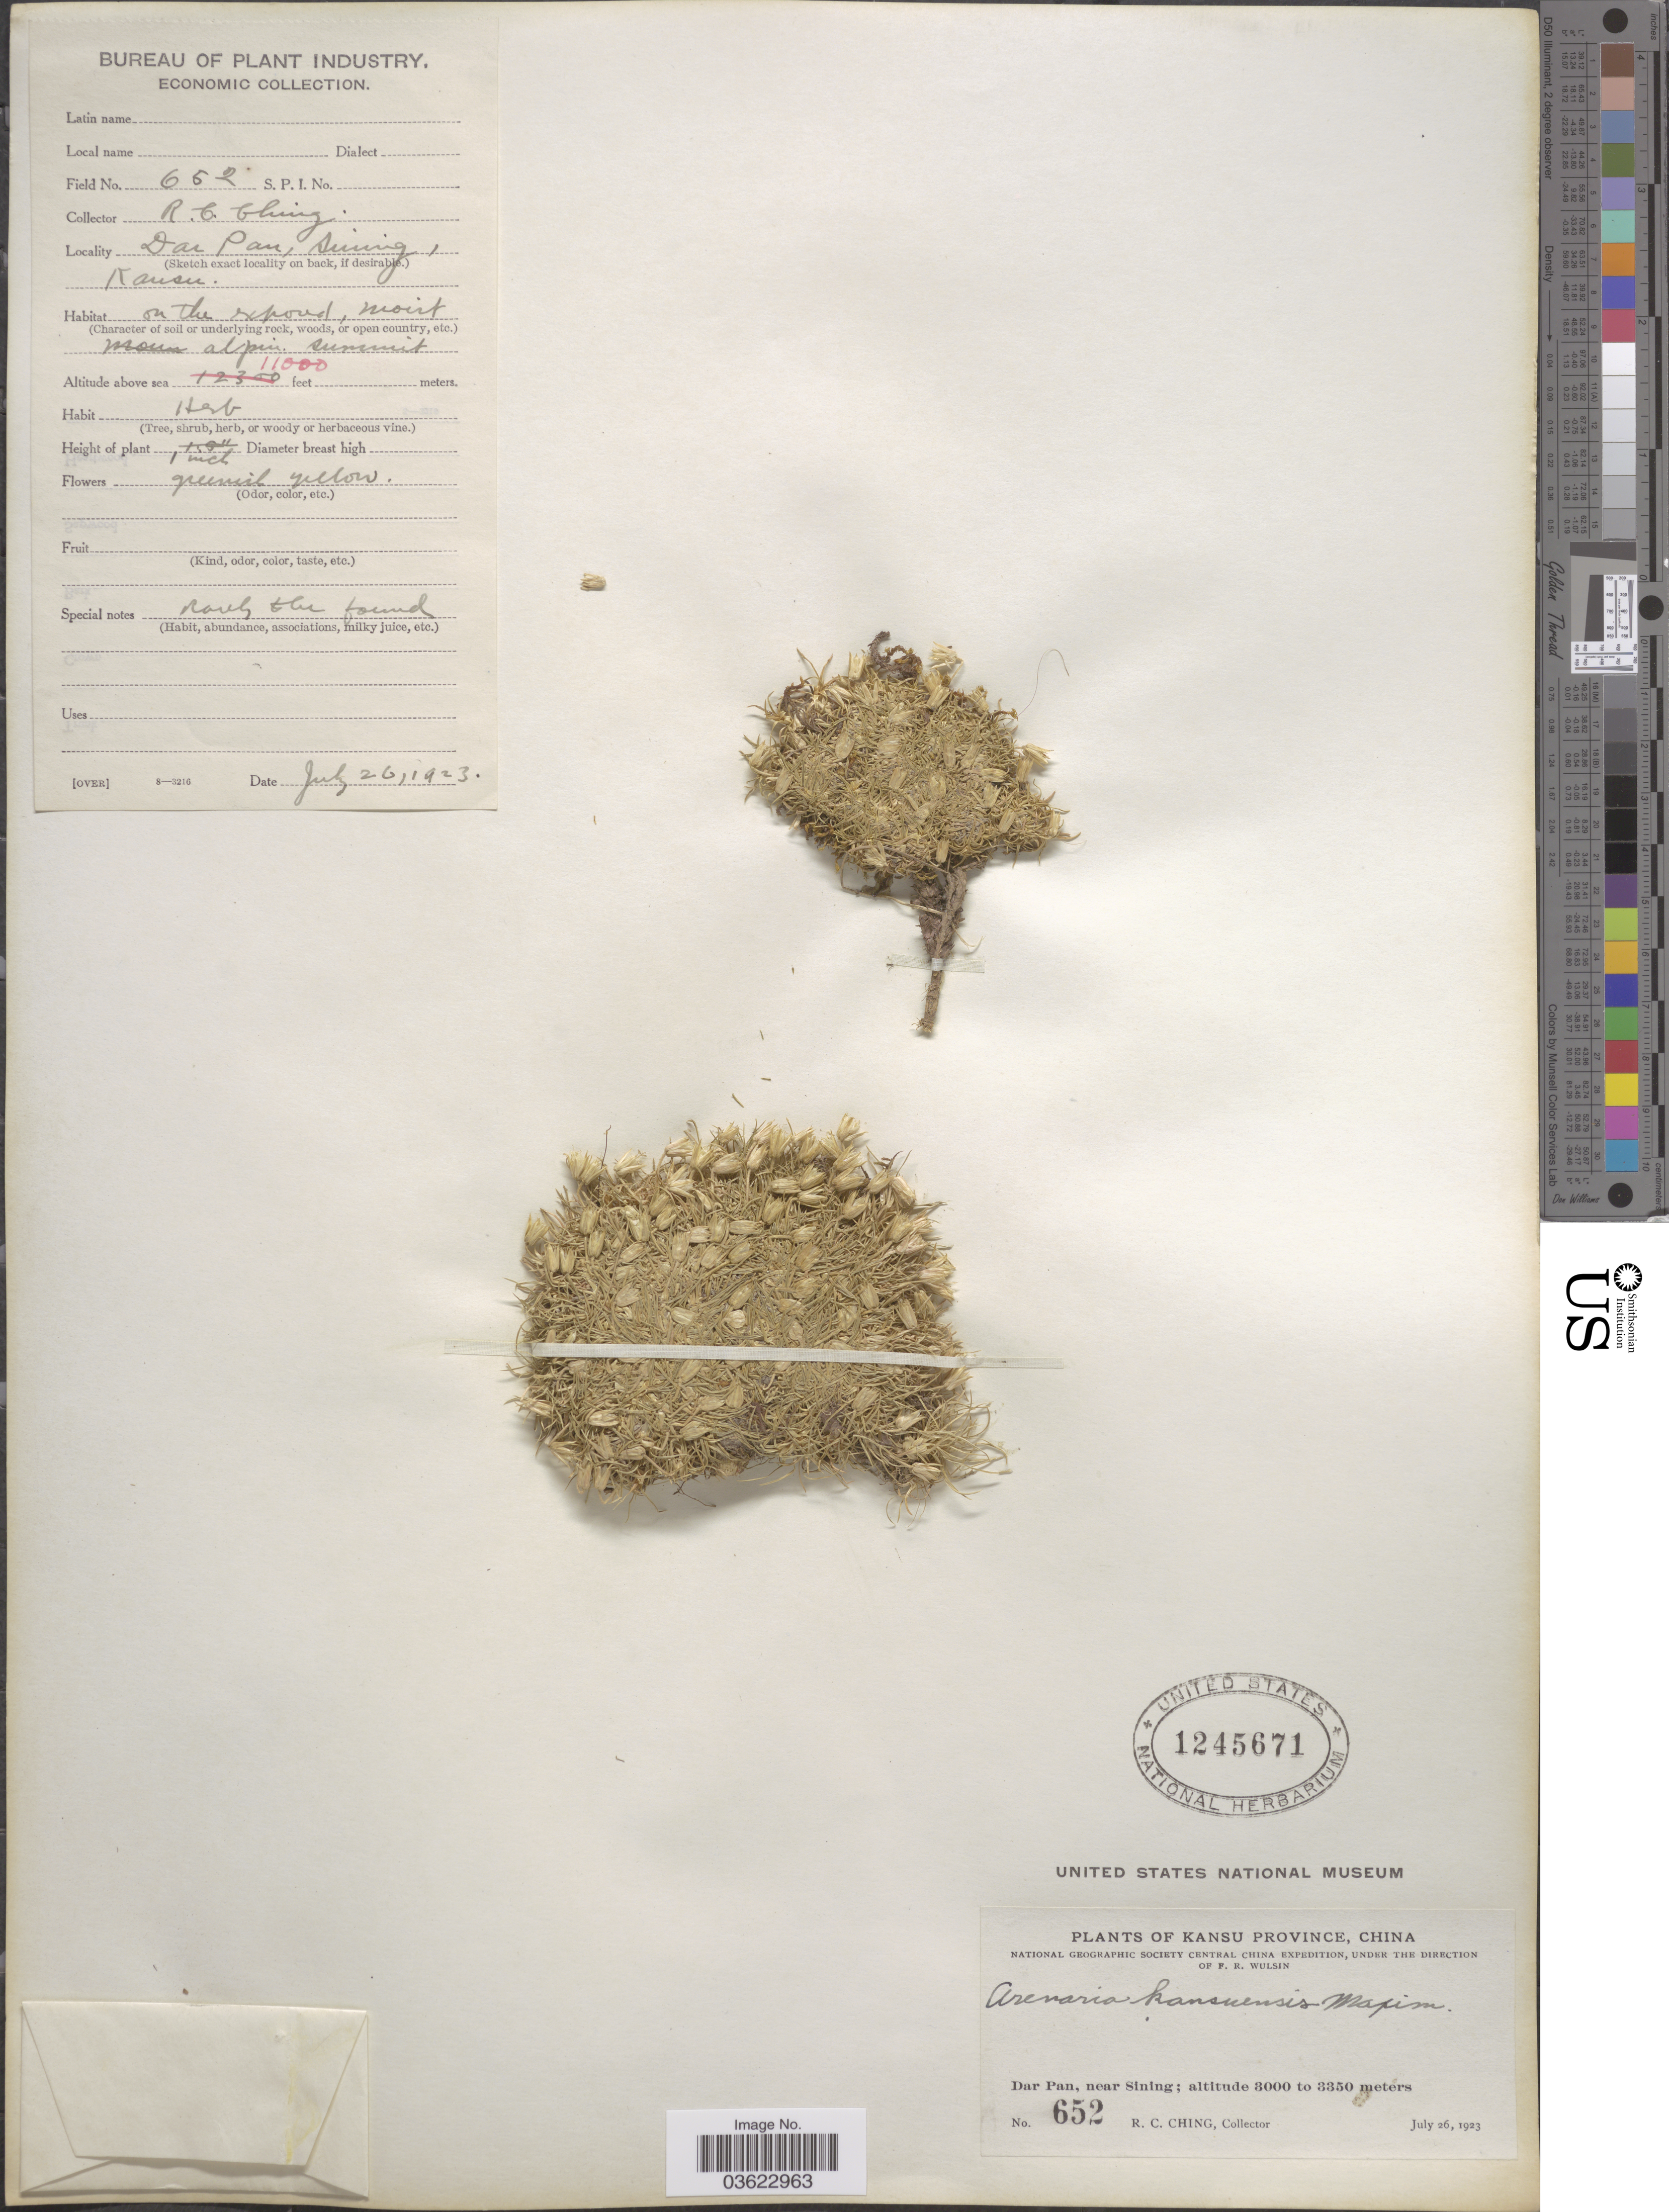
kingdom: Plantae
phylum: Tracheophyta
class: Magnoliopsida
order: Caryophyllales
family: Caryophyllaceae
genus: Eremogone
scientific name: Eremogone kansuensis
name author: (Maxim.) Dillenb. & Kadereit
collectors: R. C. Ching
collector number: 652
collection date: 1923-07-26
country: China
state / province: Gansu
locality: Kansu Province. Dar Pan, near Sining.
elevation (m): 3353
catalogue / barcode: US 1245671